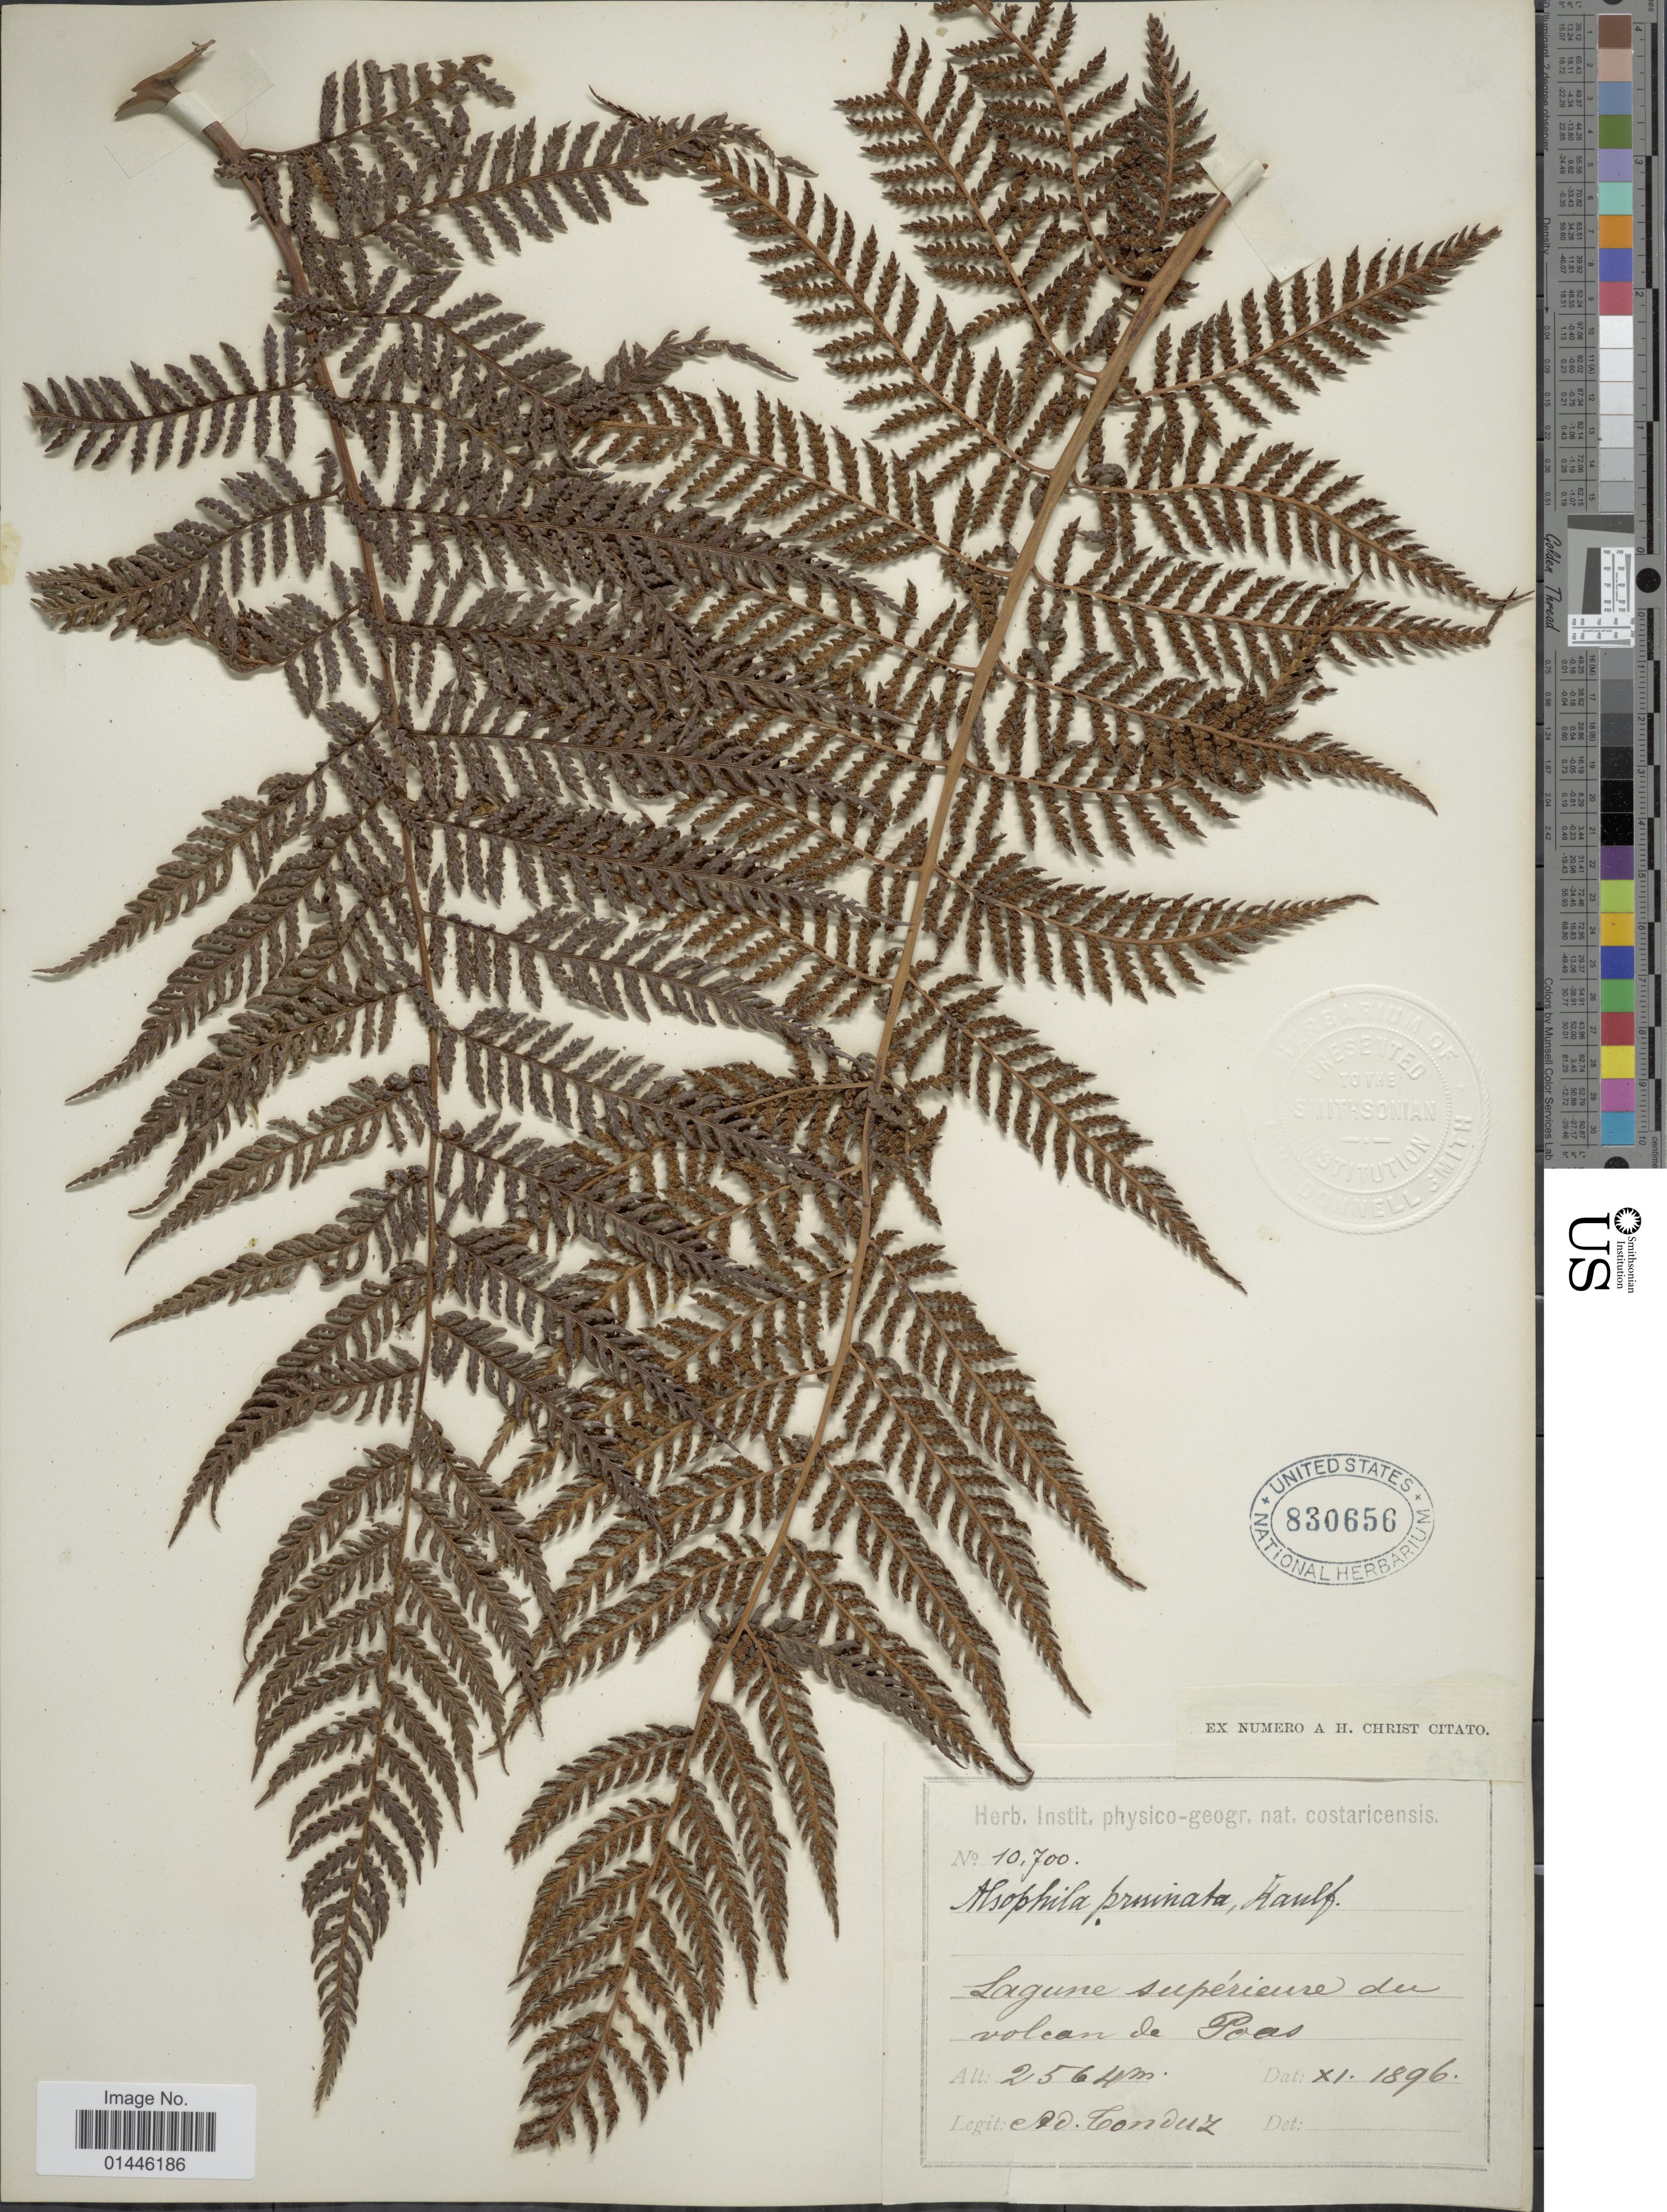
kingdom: Plantae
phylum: Tracheophyta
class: Polypodiopsida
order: Cyatheales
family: Dicksoniaceae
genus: Lophosoria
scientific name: Lophosoria quadripinnata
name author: (J.F. Gmel.) C. Chr.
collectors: A. Tonduz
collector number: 10700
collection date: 1896-11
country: Costa Rica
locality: Volcan de Poas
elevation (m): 2564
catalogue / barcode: US 830656